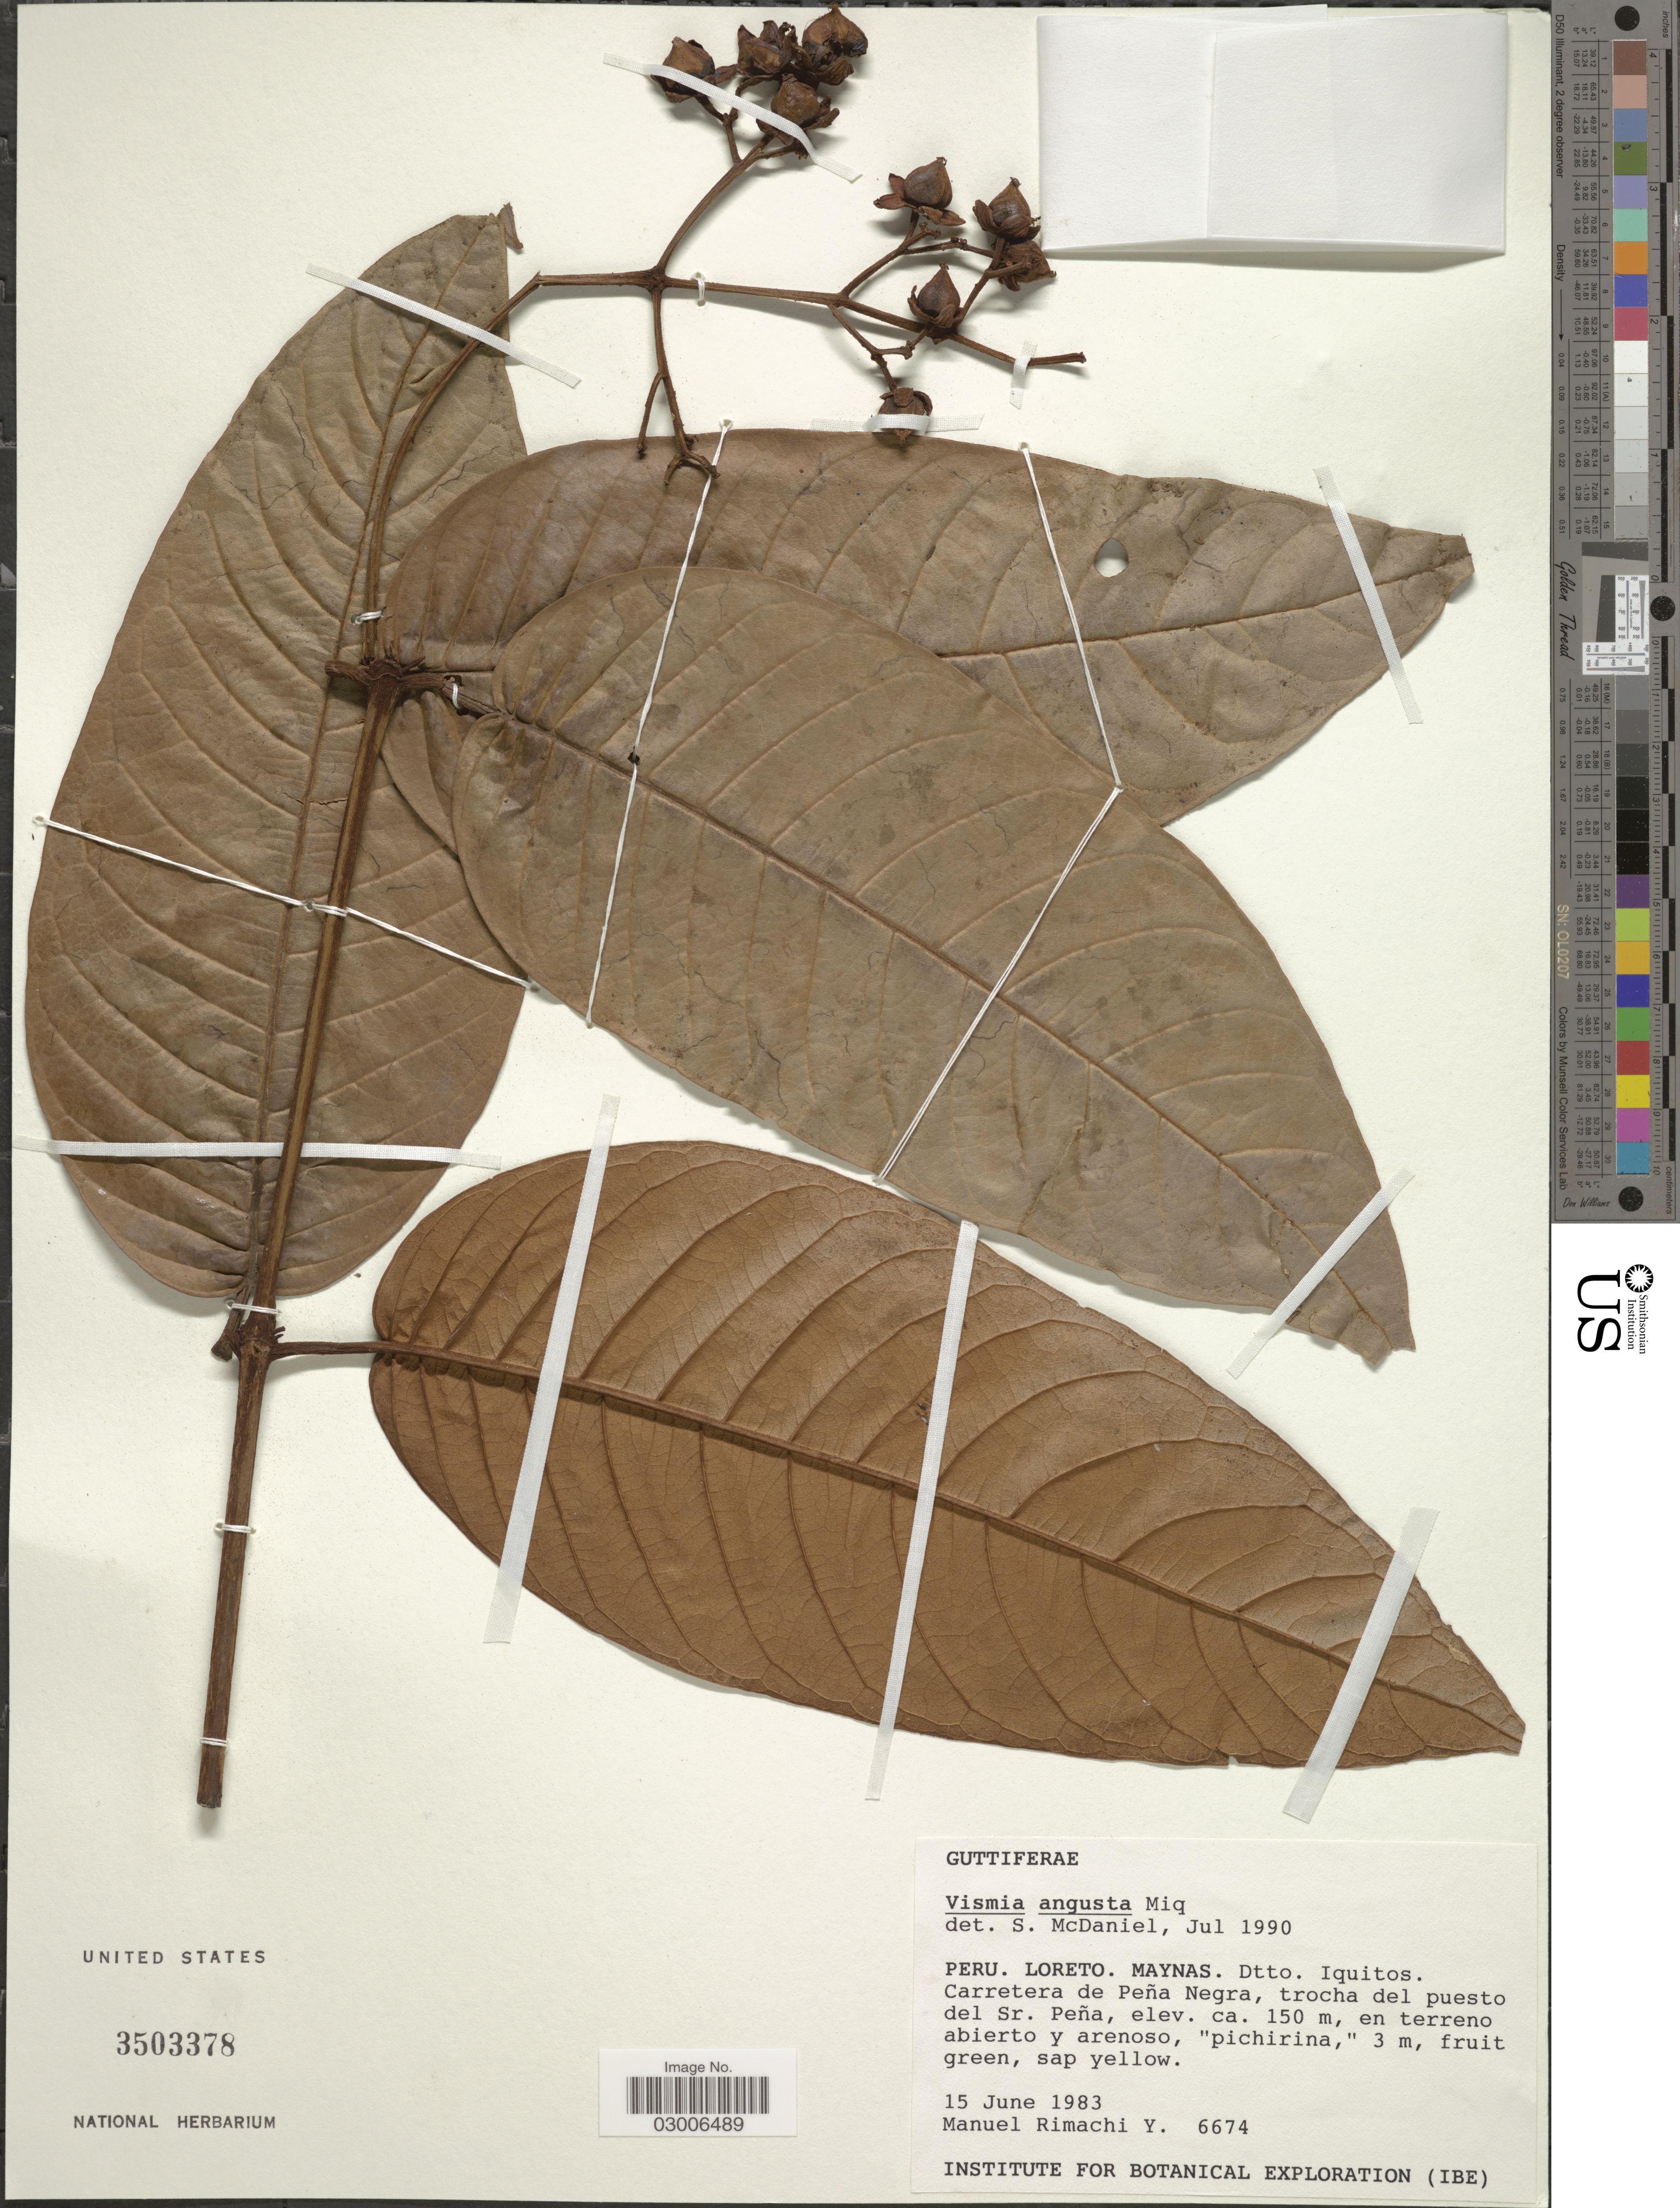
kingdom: Plantae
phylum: Tracheophyta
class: Magnoliopsida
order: Malpighiales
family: Hypericaceae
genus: Vismia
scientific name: Vismia angusta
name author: Miq.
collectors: M. Rimachi Y.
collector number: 6674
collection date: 1983-06-15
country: Peru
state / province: Loreto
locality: Maynas, Dtto. Iquitos, Carretera de Peña Negra, trocha del puesto del Sr. Peña.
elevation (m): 150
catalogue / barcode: US 3503378